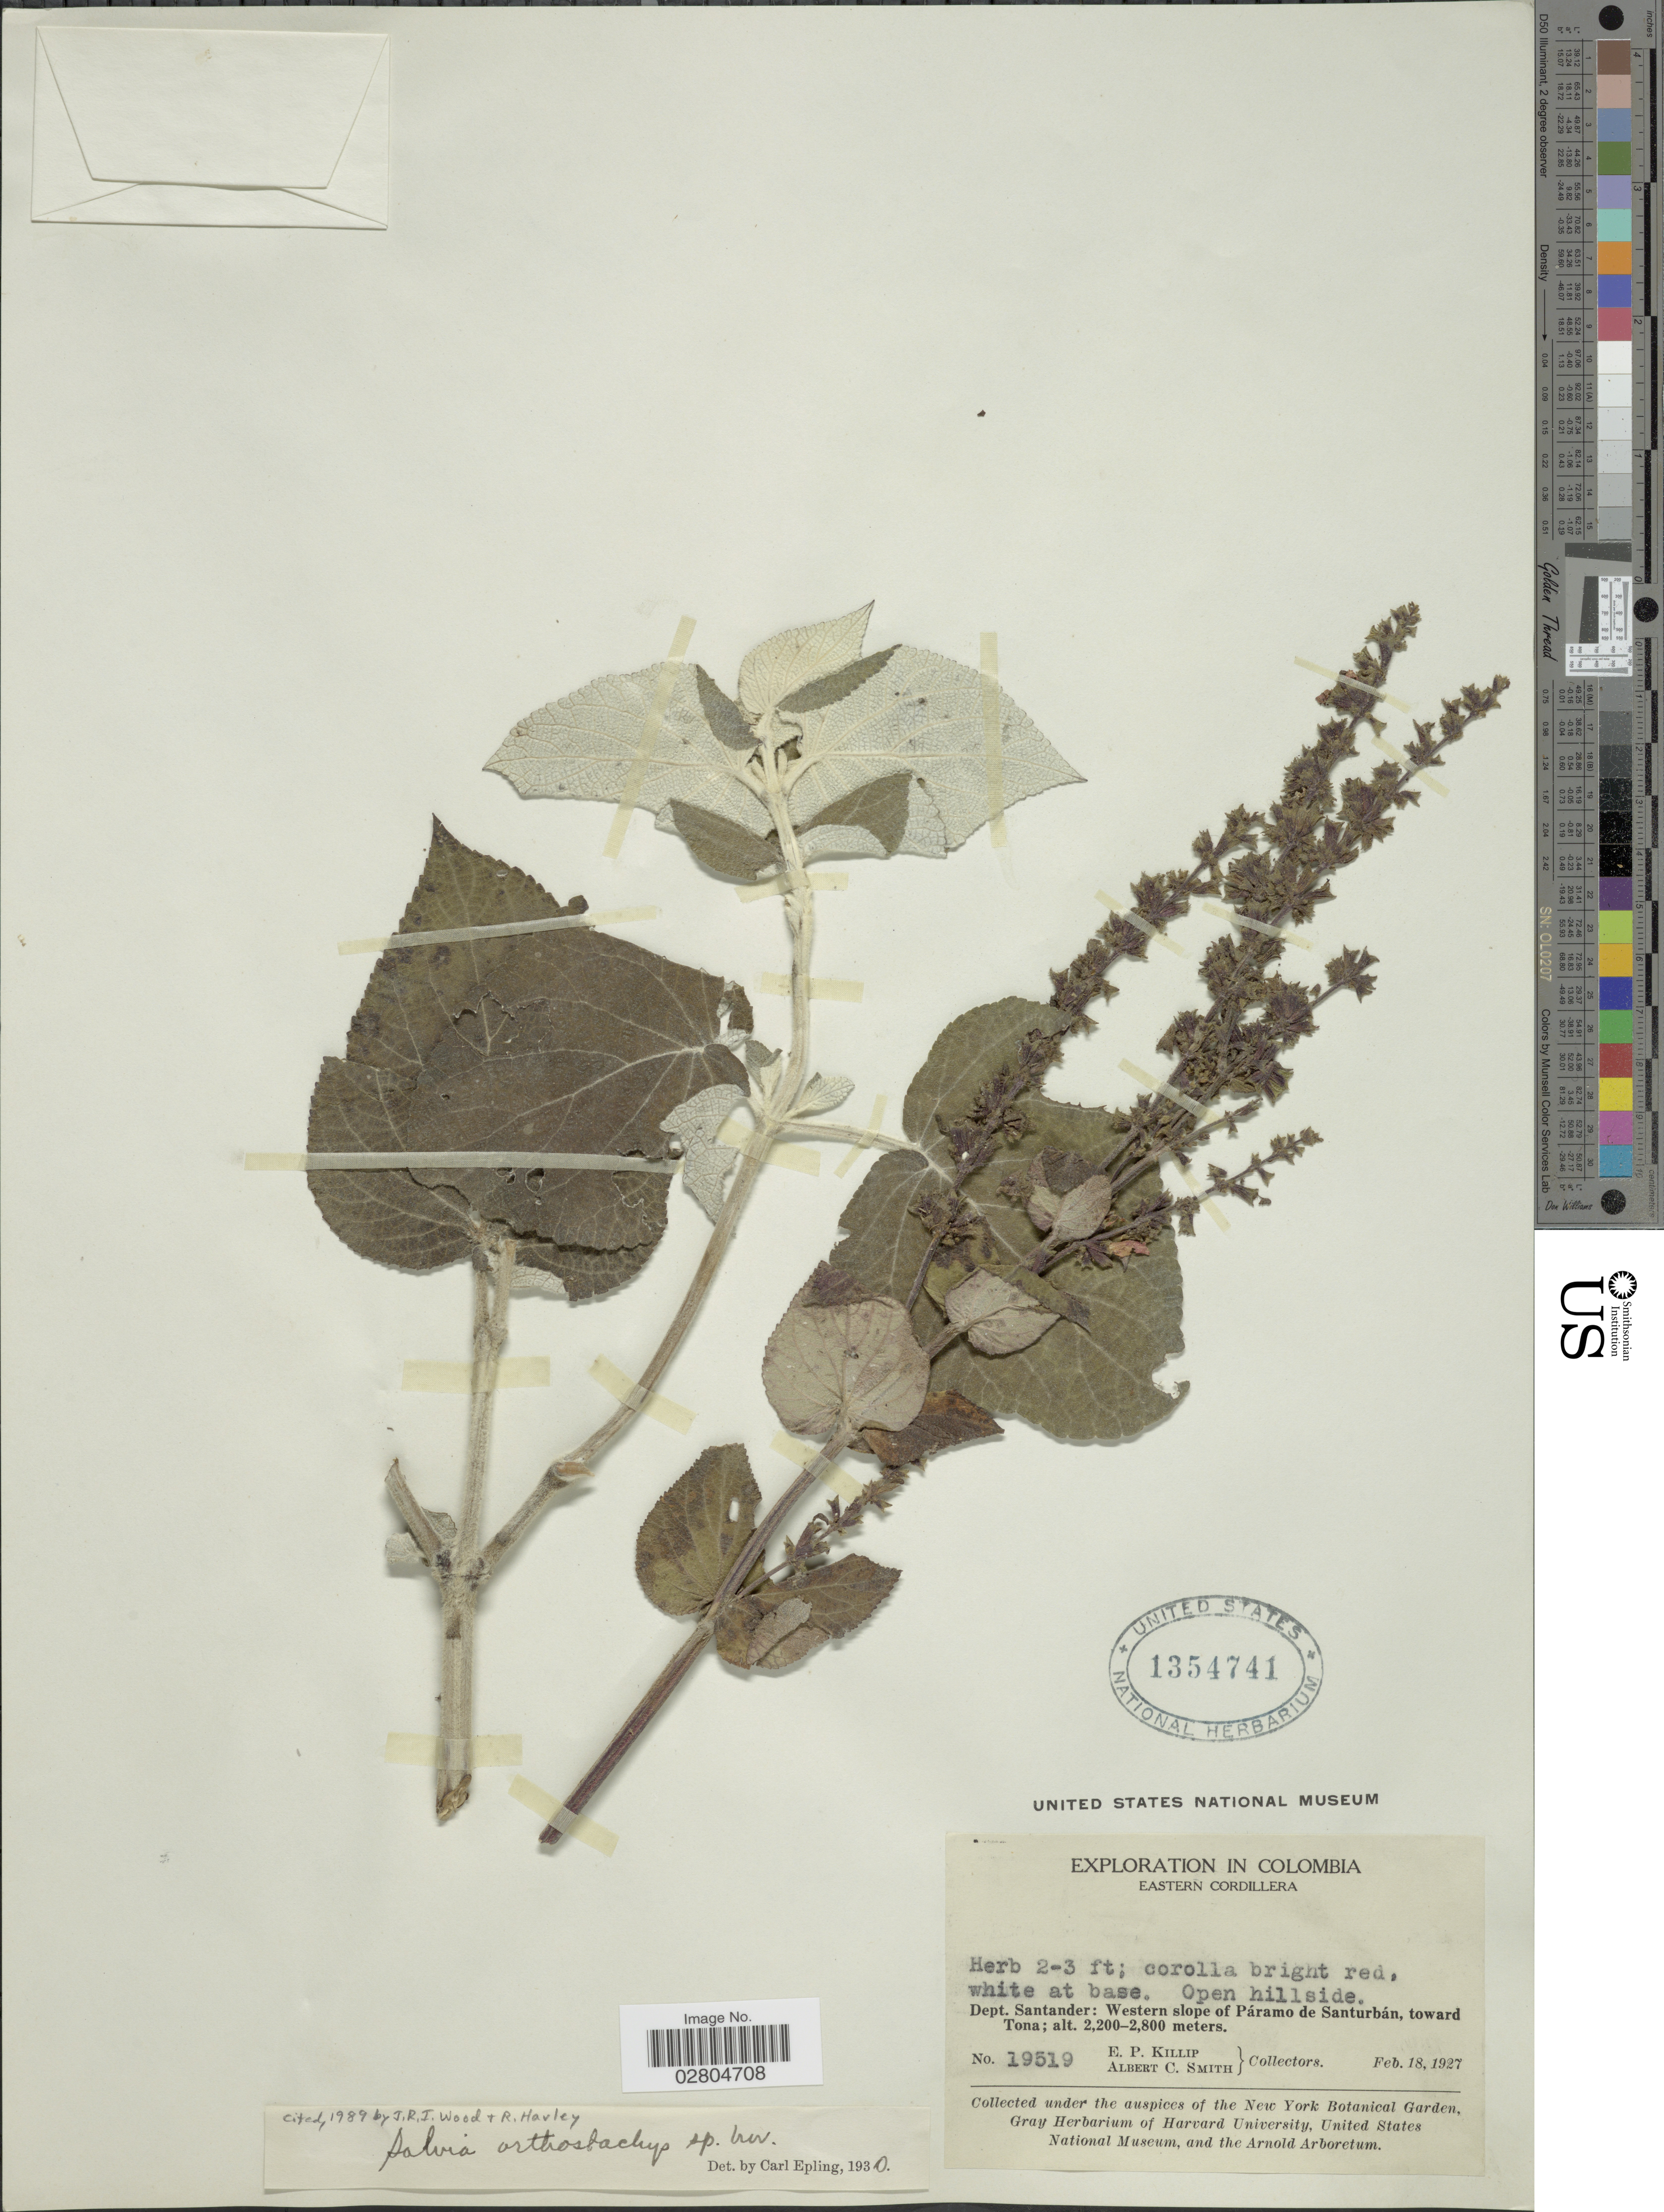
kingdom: Plantae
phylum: Tracheophyta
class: Magnoliopsida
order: Lamiales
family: Lamiaceae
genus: Salvia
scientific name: Salvia orthostachys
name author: Epling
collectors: E. P. Killip & A. C. Smith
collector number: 19519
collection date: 1927-02-18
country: Colombia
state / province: Santander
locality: Eastern Cordillera. Dept. Santander: Western slope of Páramo de Santurbán, toward Tona.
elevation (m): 2200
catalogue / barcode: US 1354741